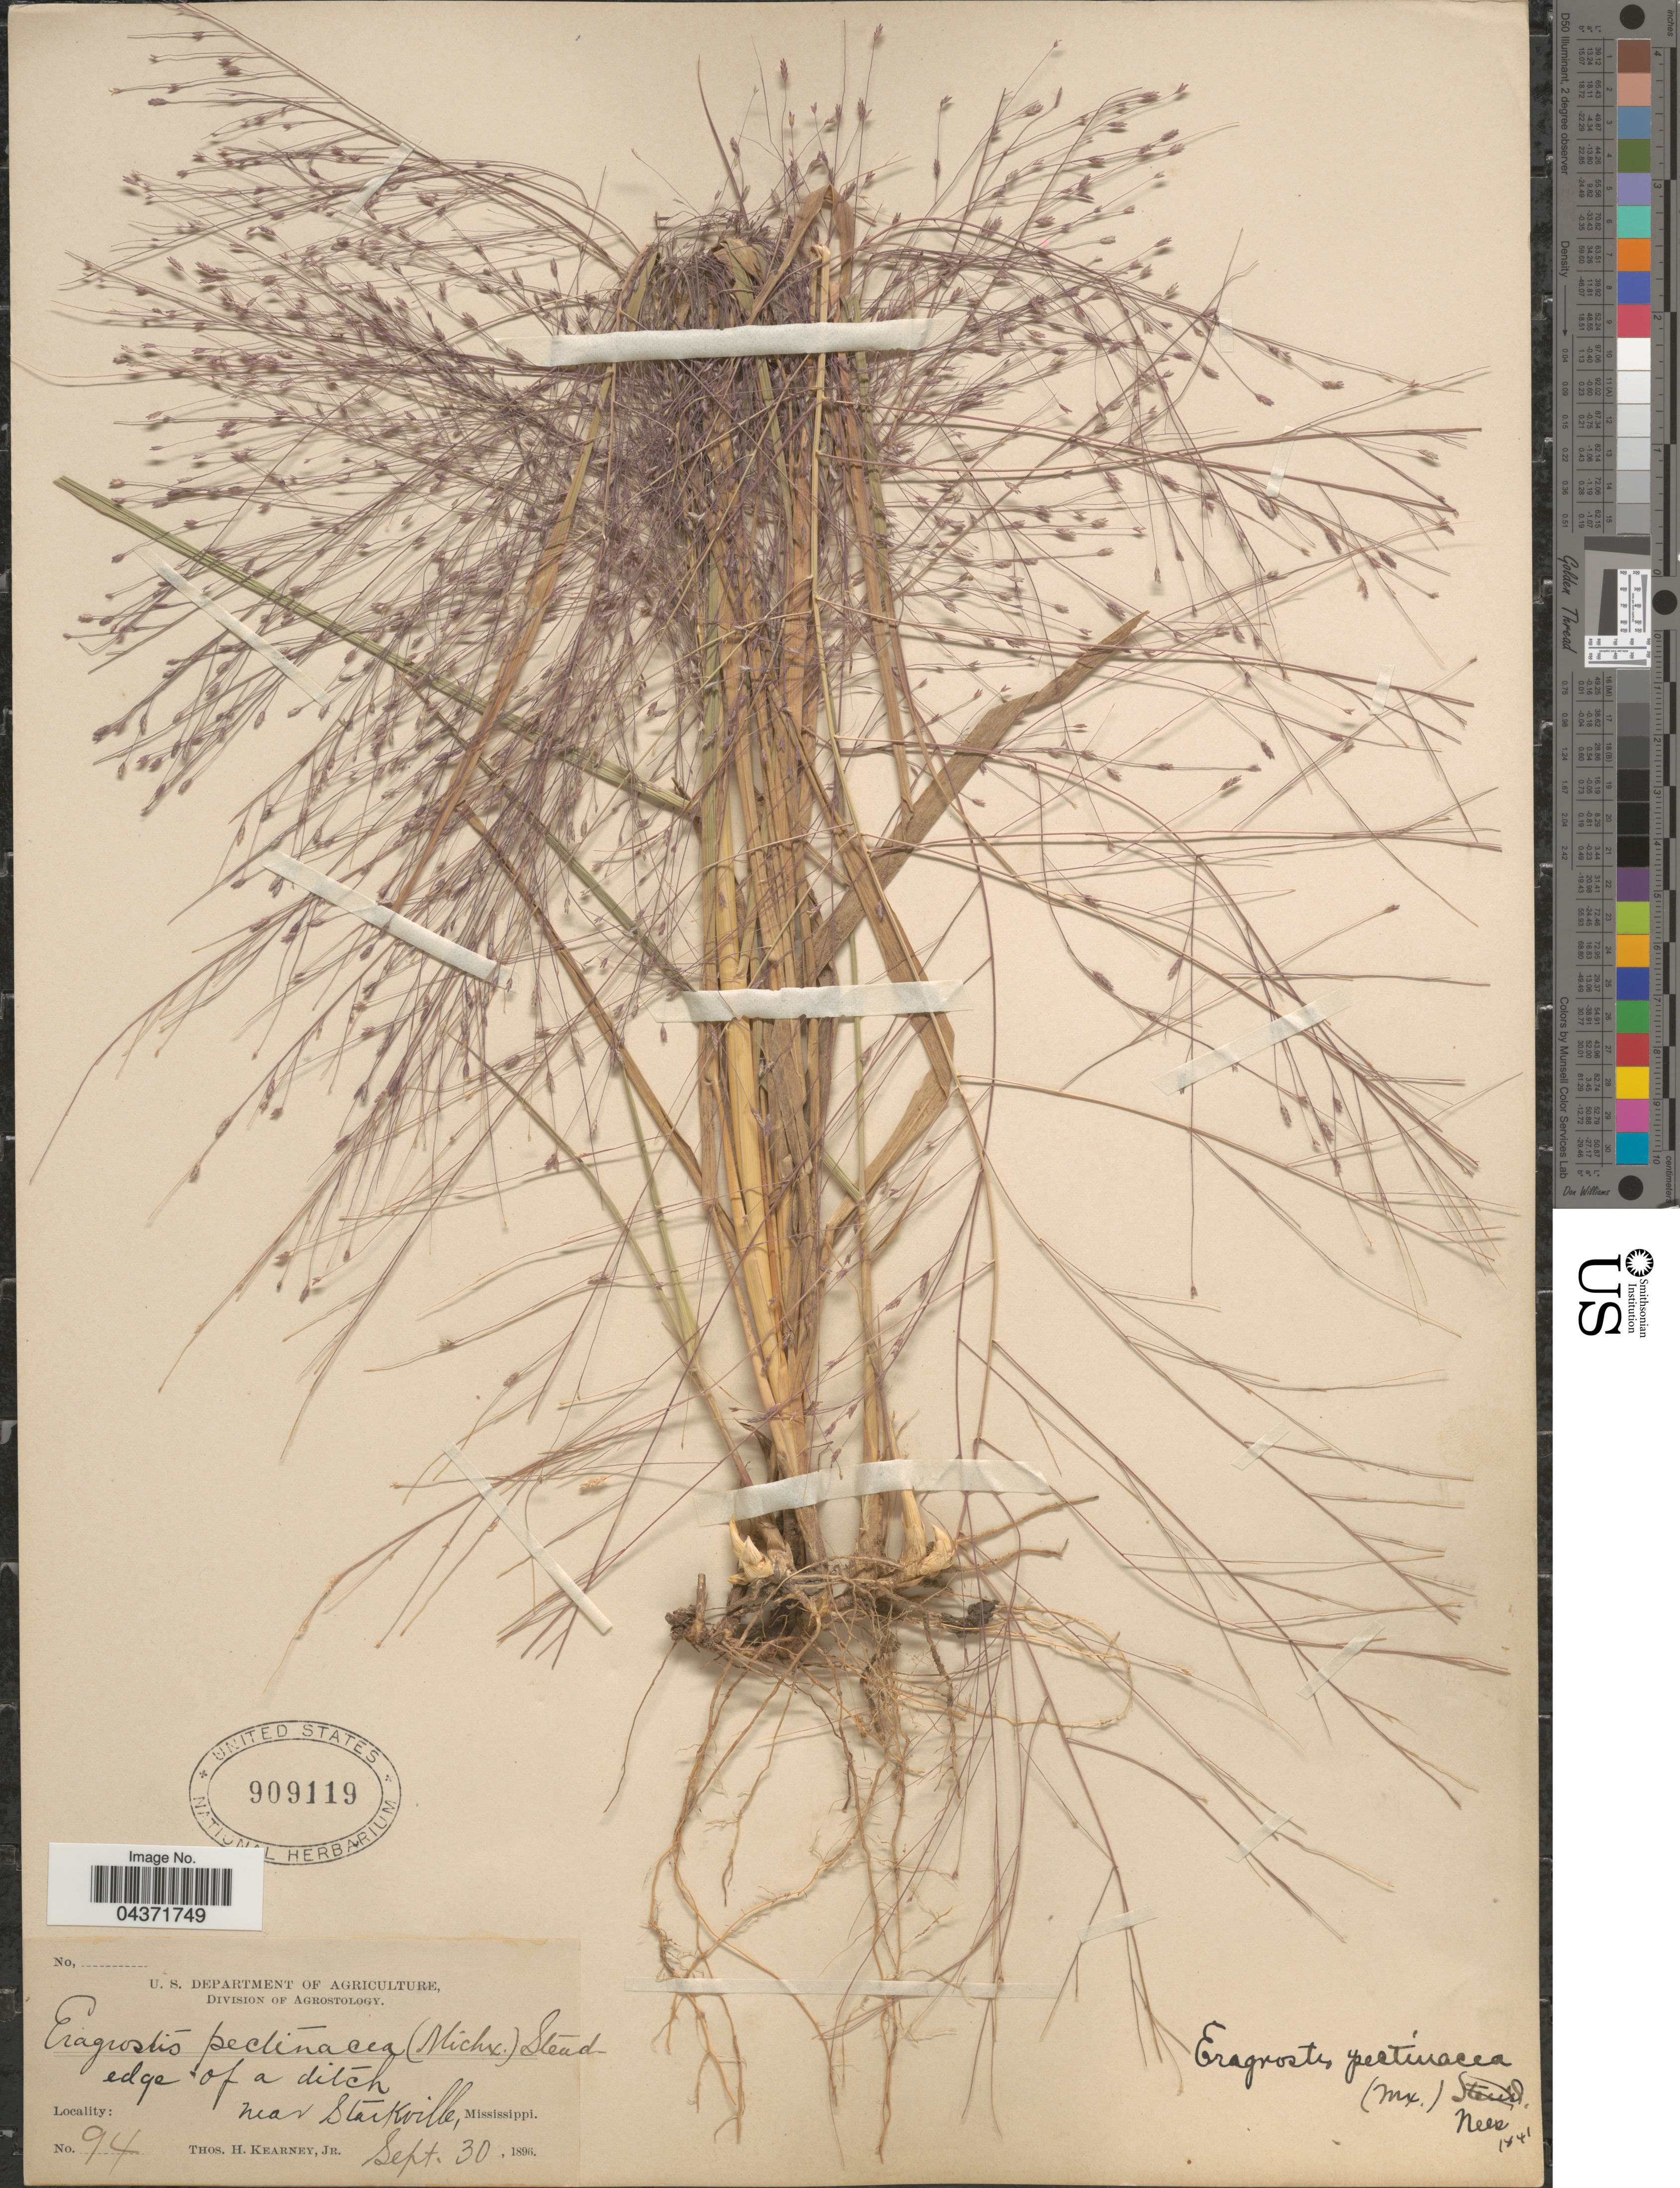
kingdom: Plantae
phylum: Tracheophyta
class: Liliopsida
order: Poales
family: Poaceae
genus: Eragrostis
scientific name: Eragrostis spectabilis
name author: (Pursh) Steud.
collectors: T. H. Kearney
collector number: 94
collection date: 1896-09-30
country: United States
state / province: Mississippi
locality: Edge of a ditch near Starkville.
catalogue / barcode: US 909119